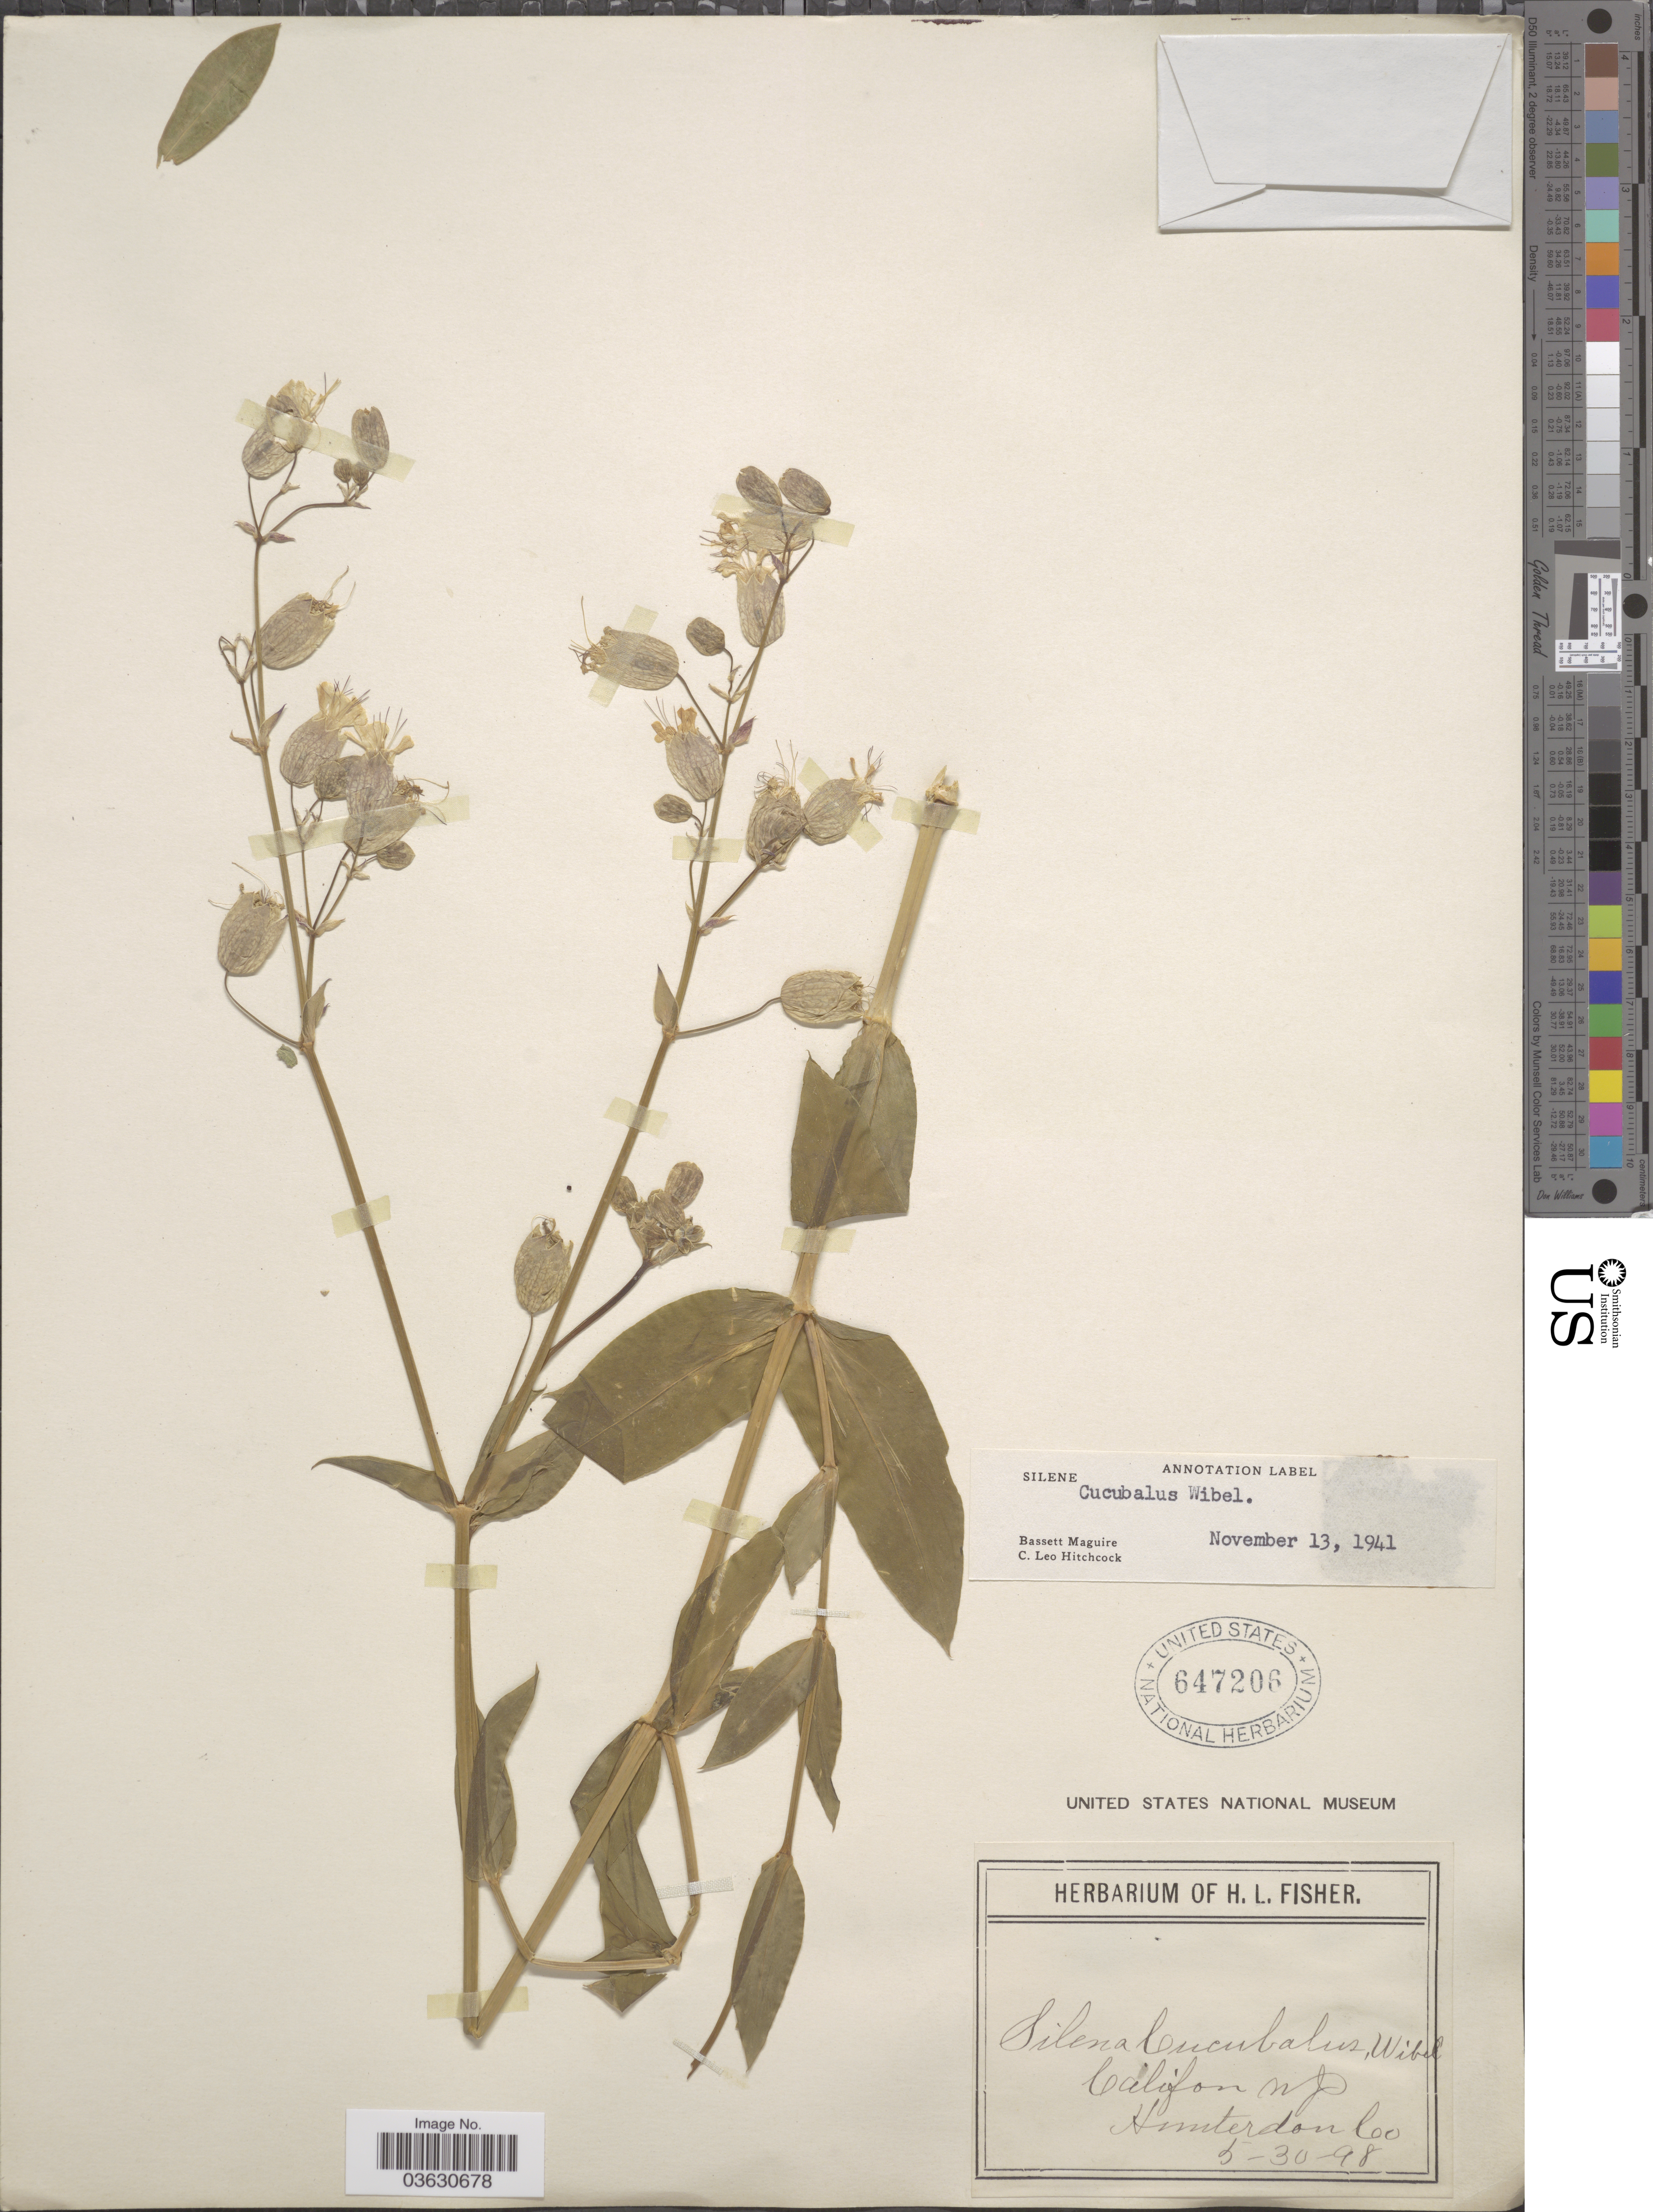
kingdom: Plantae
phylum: Tracheophyta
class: Magnoliopsida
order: Caryophyllales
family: Caryophyllaceae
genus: Silene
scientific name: Silene cucubalus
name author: L.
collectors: ex herb. of H. L. Fisher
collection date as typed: Transcribed d/m/y: 30/5/98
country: United States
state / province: New Jersey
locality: Califon, Hunterdon Co.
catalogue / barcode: US 647206